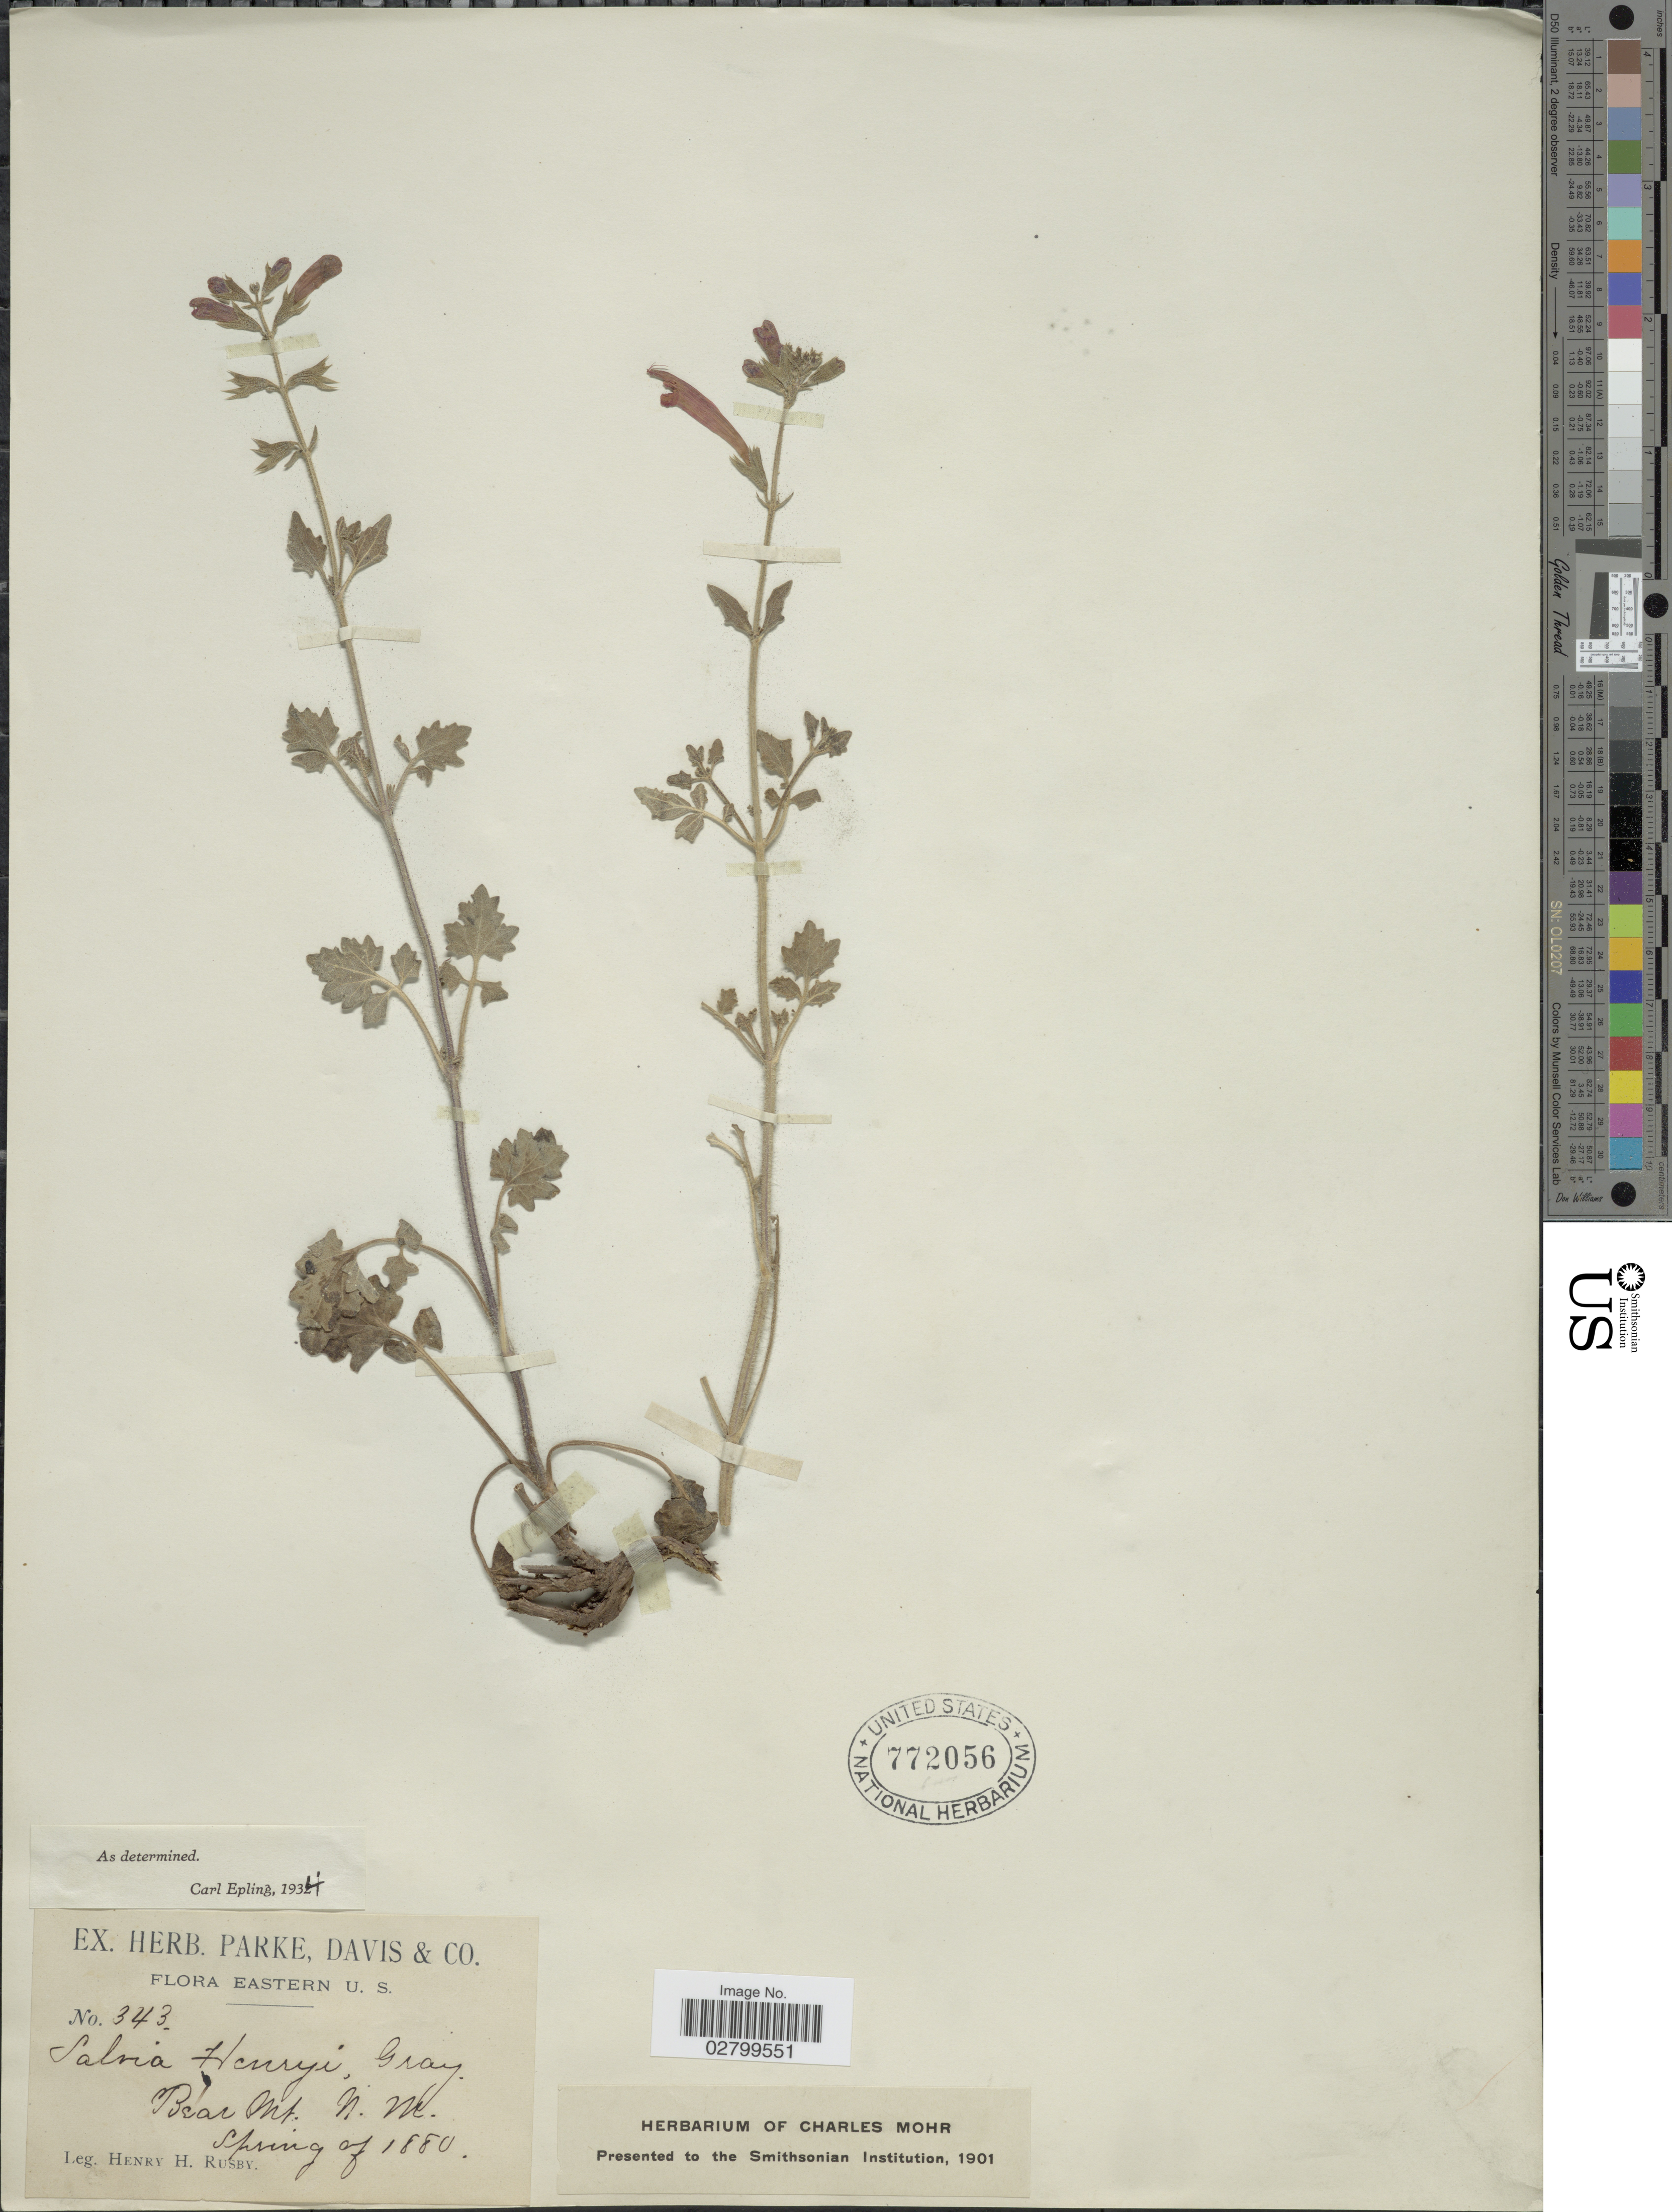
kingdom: Plantae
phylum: Tracheophyta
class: Magnoliopsida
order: Lamiales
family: Lamiaceae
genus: Salvia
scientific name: Salvia henryi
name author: A. Gray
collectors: H. H. Rusby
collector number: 343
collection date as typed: Spring of 1880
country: United States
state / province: New Mexico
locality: Eastern U.S. Bear Mt.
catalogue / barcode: US 772056